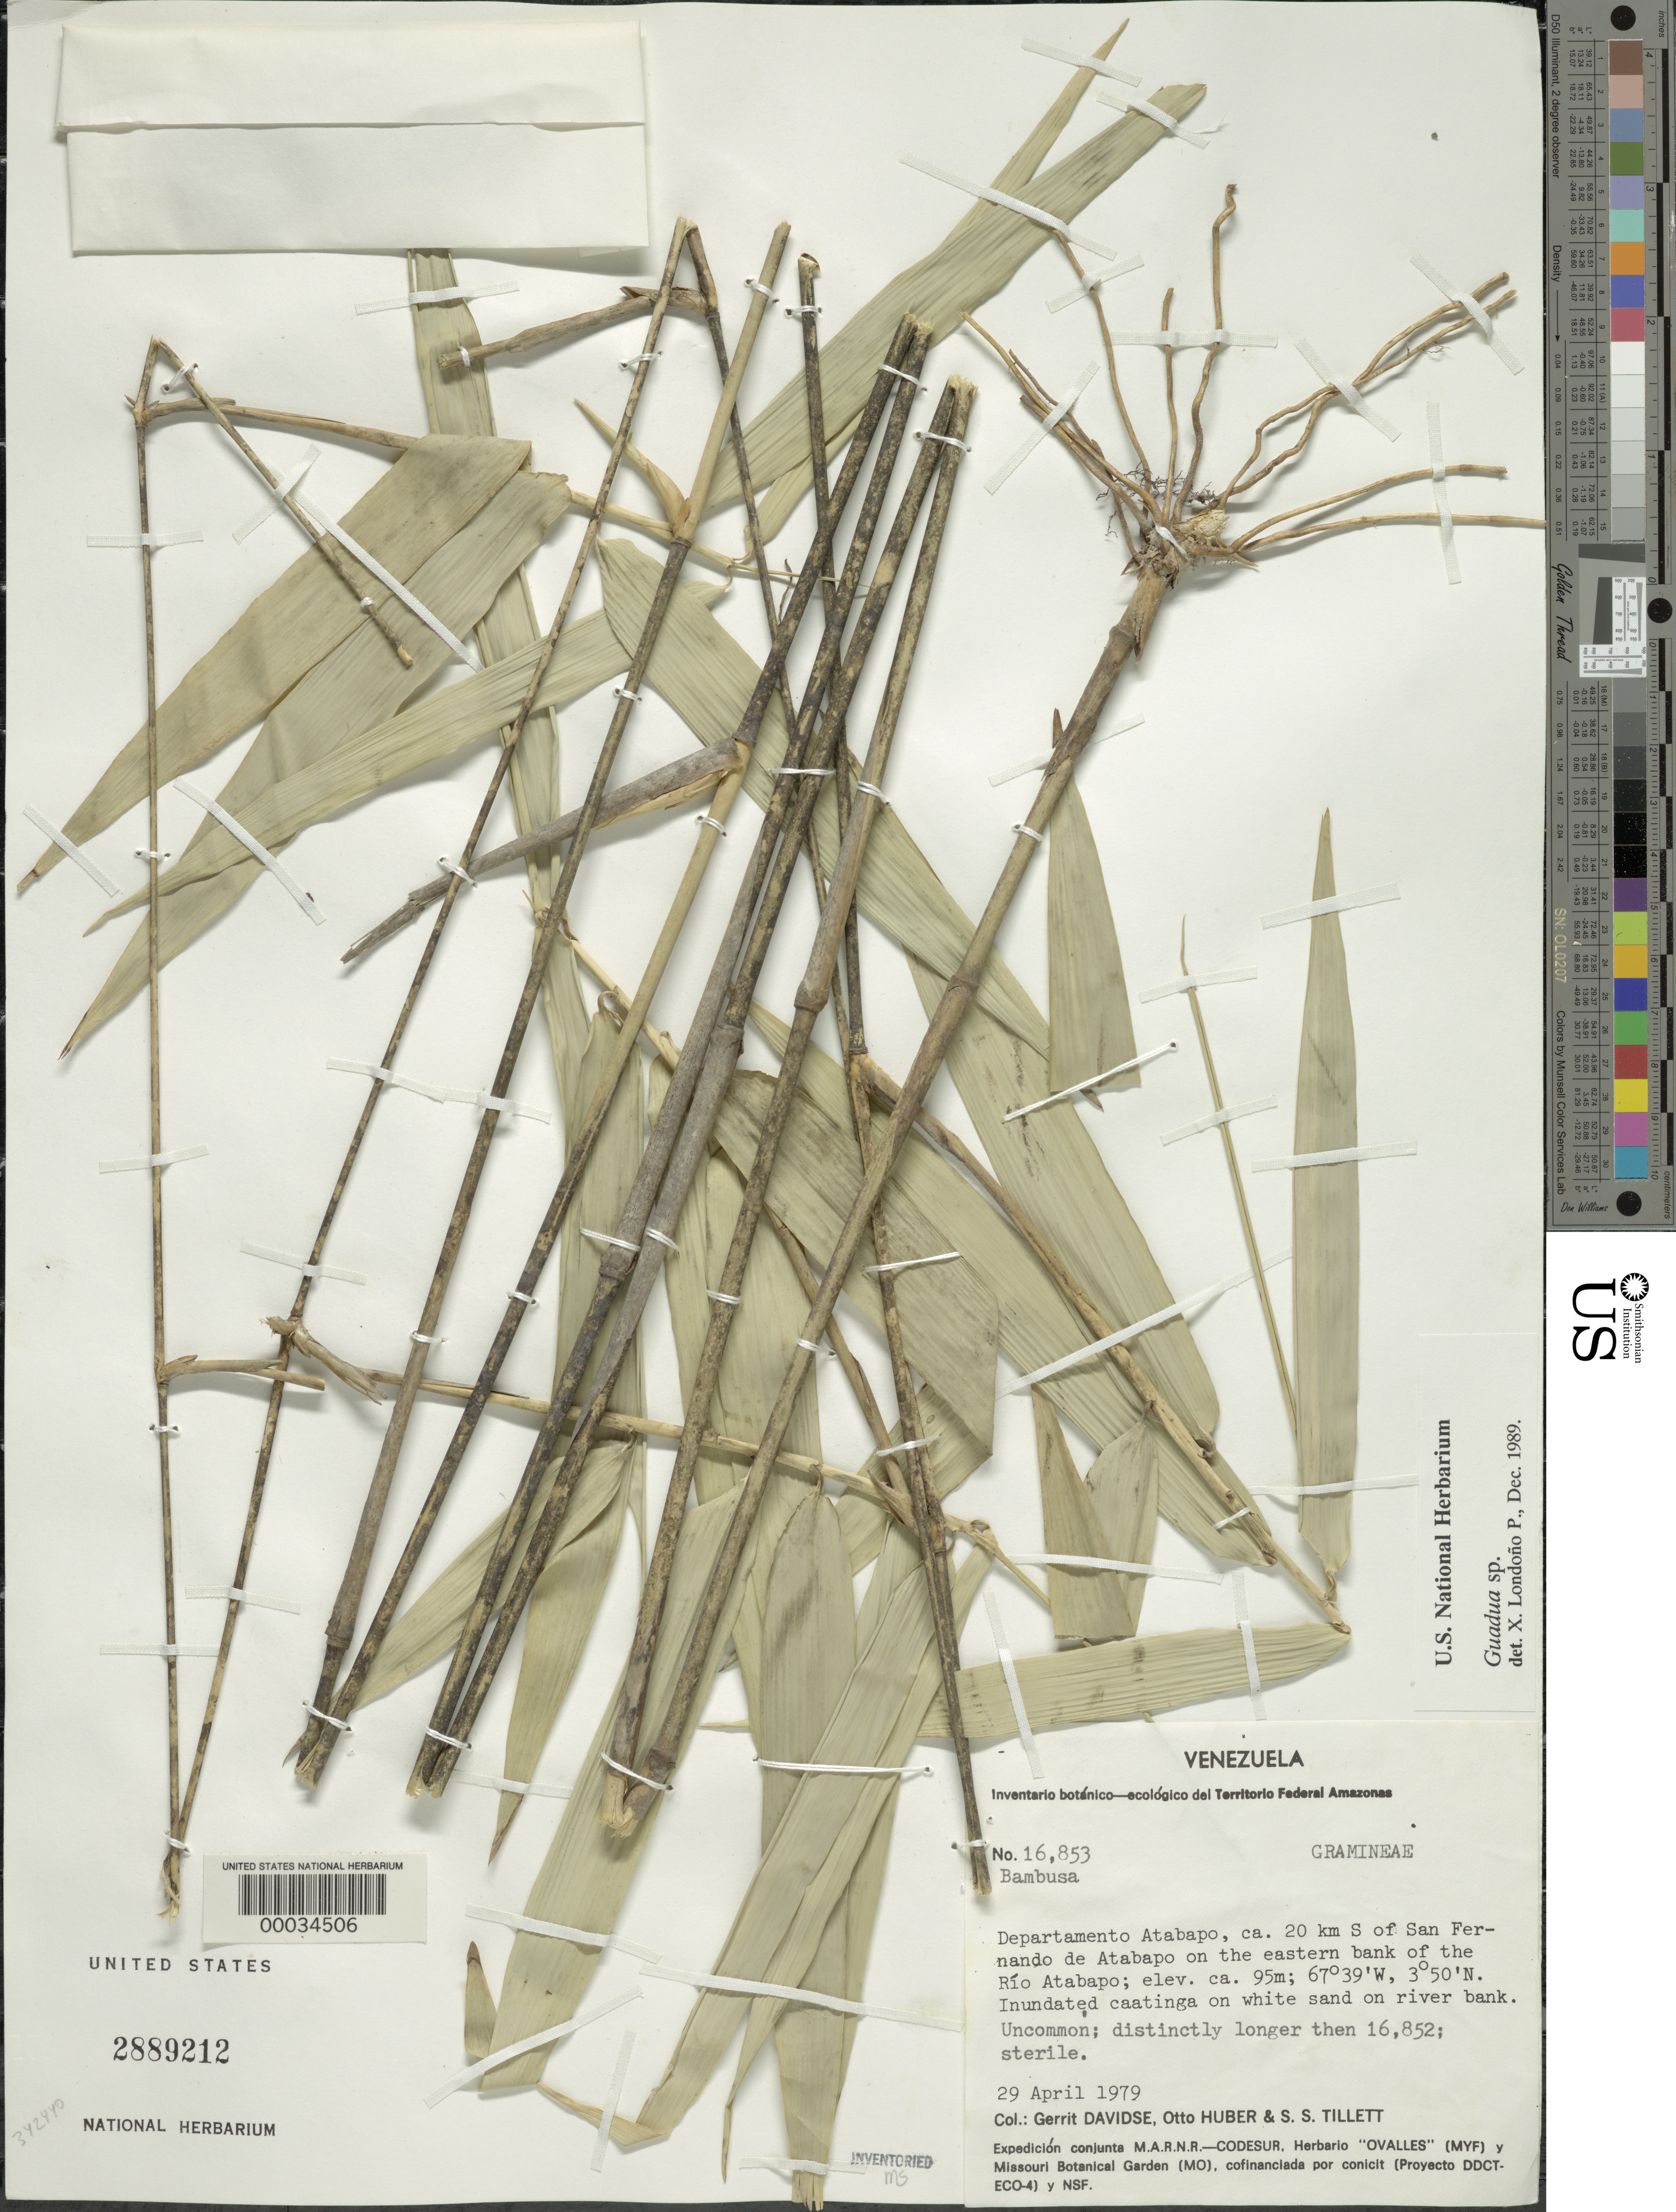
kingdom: Plantae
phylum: Tracheophyta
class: Liliopsida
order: Poales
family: Poaceae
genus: Guadua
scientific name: Guadua sp.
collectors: G. Davidse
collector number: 16853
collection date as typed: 29 Apr 1979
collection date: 1979-04-29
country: Venezuela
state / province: Amazonas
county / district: Atabapo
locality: Atabapo, San Fernando de Atabapo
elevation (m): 95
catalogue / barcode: US 2889212